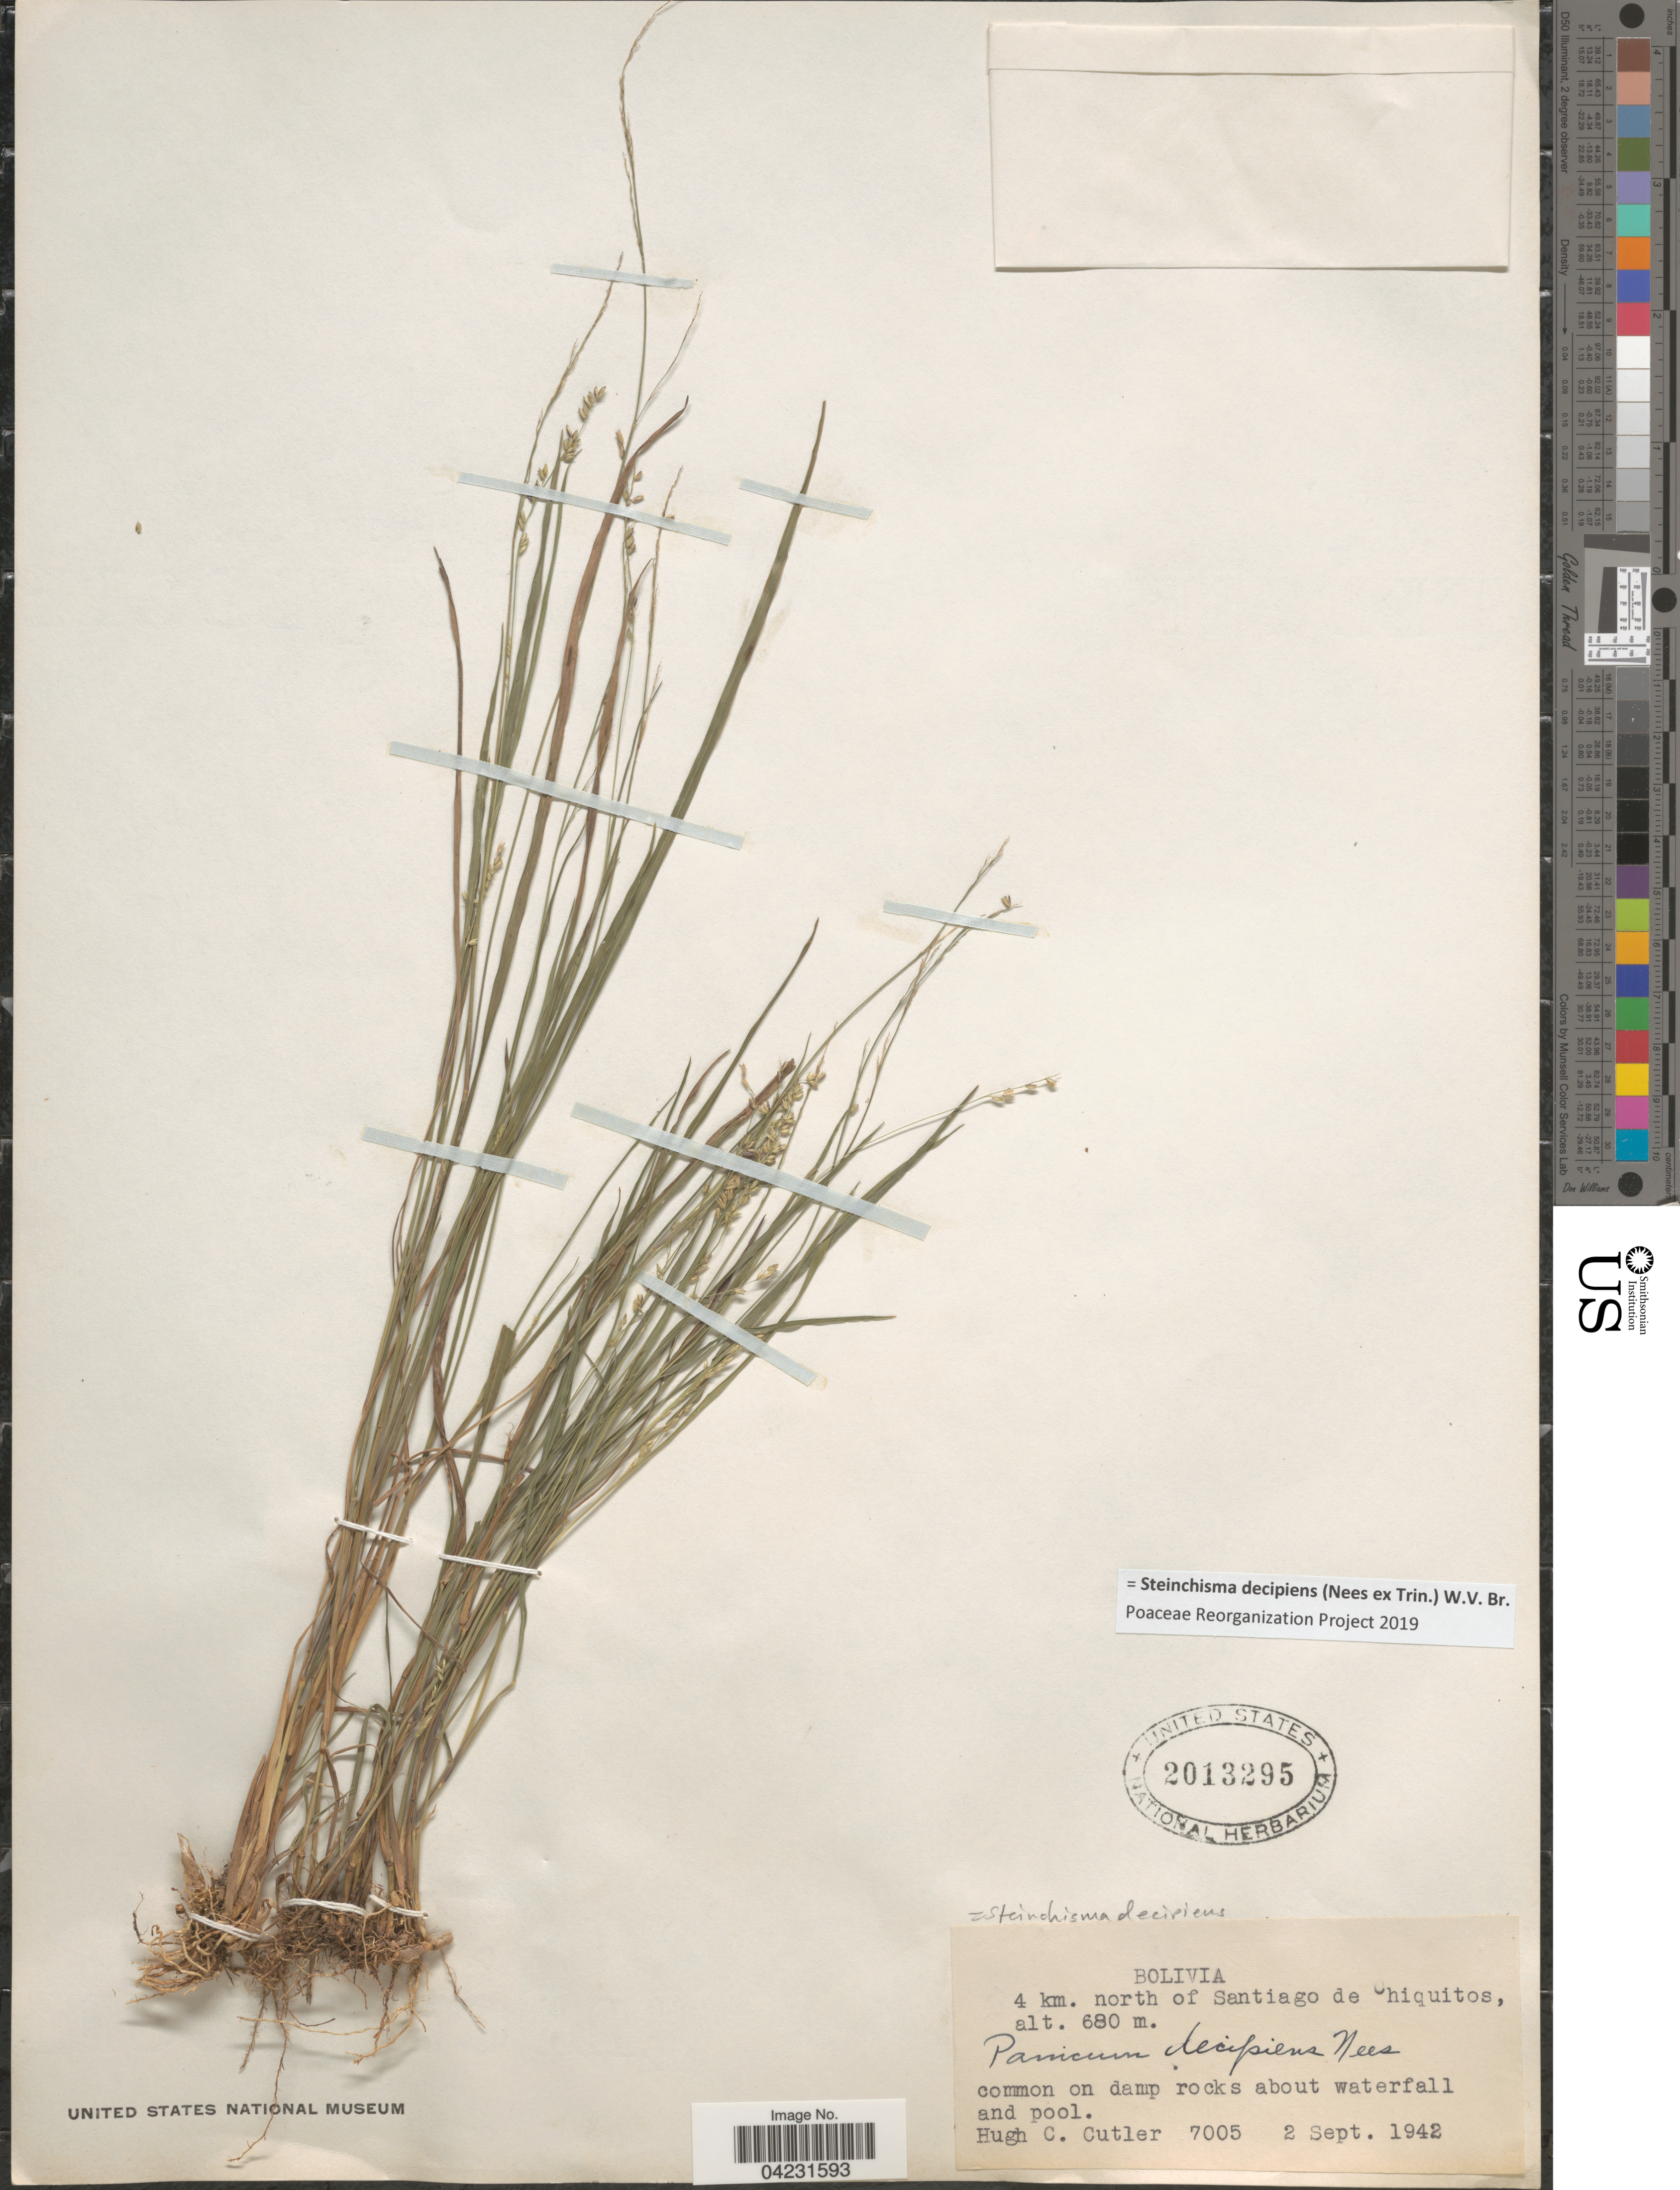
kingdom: Plantae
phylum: Tracheophyta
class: Liliopsida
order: Poales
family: Poaceae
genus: Steinchisma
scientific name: Steinchisma decipiens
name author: (Nees ex Trin.) W.V. Br.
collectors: H. C. Cutler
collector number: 7005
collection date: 1942-09-02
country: Bolivia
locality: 4 km. north of Santiago de Chiquitos. Common on damp rocks about waterfall and pool.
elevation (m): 680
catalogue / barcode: US 2013295